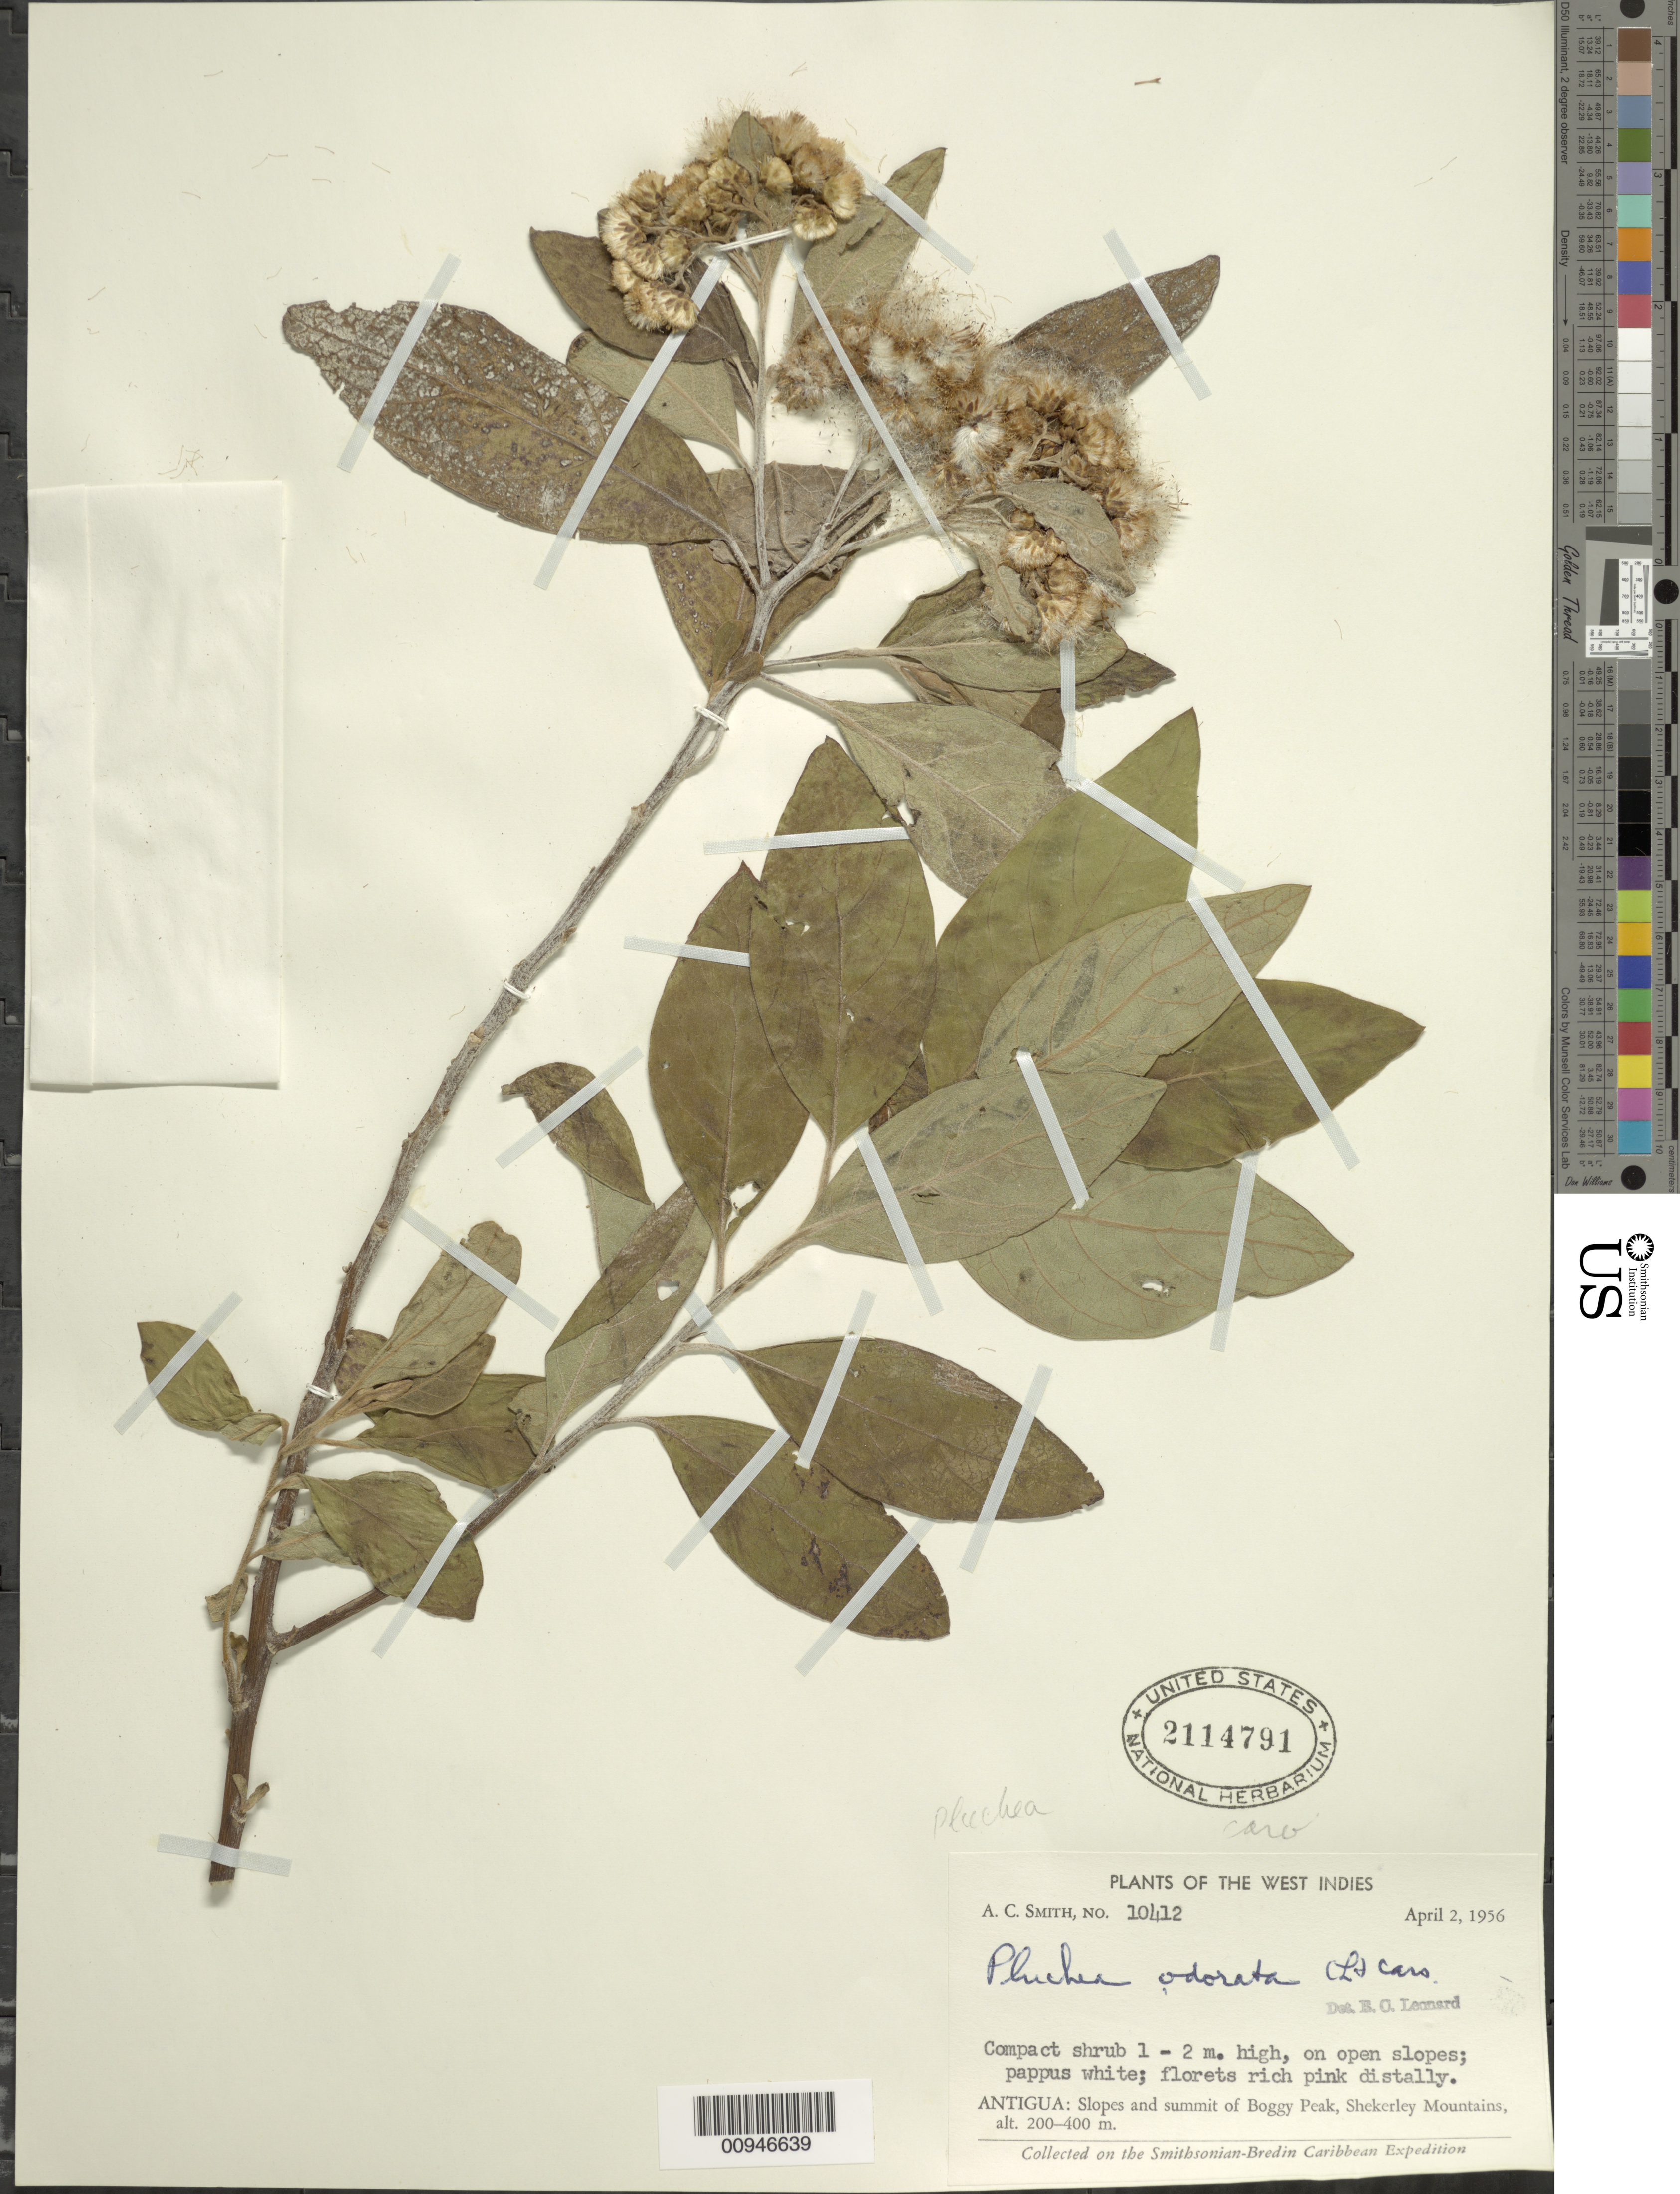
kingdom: Plantae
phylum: Tracheophyta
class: Magnoliopsida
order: Asterales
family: Asteraceae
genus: Pluchea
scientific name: Pluchea carolinensis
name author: (Jacq.) D. Don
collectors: A. C. Smith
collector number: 10412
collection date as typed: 02 Apr 1956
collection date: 1956-04-02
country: Antigua and Barbuda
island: Antigua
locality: Slopes and summit of Boggy Peak, Shekerley Mountains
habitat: On open slopes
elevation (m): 200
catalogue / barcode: US 2114791